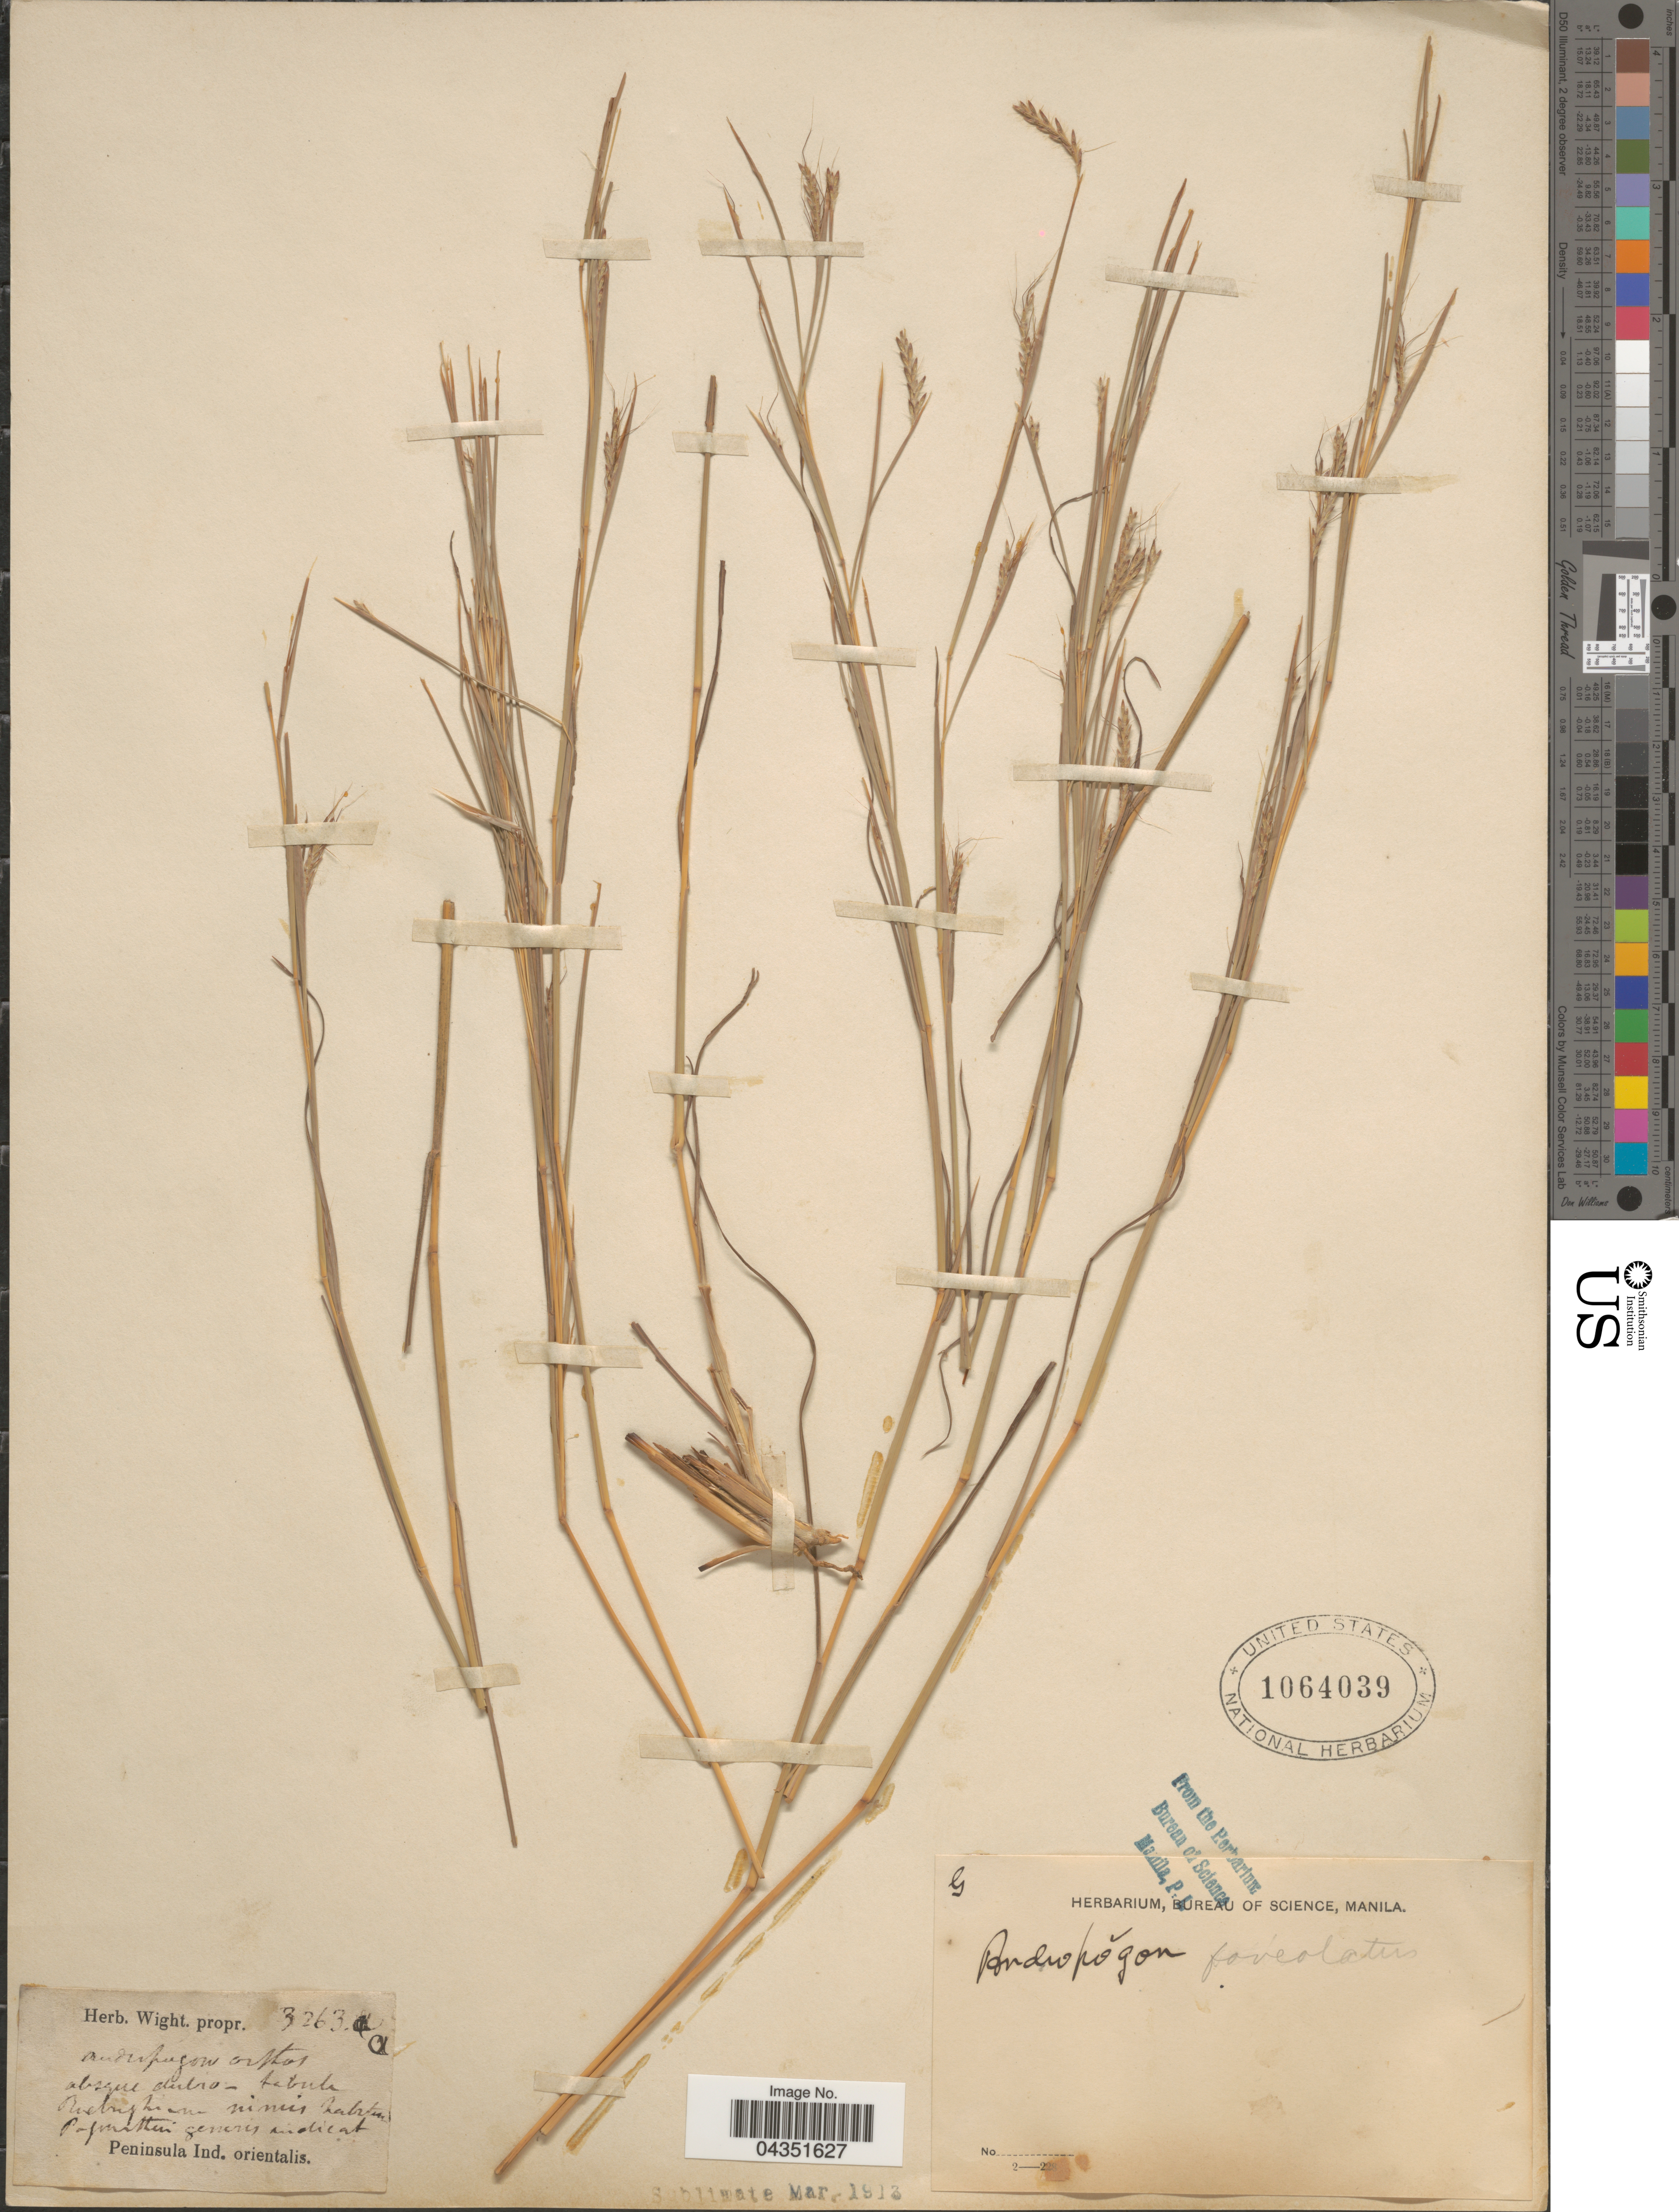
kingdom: Plantae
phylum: Tracheophyta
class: Liliopsida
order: Poales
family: Poaceae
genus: Eremopogon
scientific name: Eremopogon foveolatus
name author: (Delile) Stapf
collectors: ex Herb. Wight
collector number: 3263A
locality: Peninsula Ind. orientalis.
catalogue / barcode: US 1064039